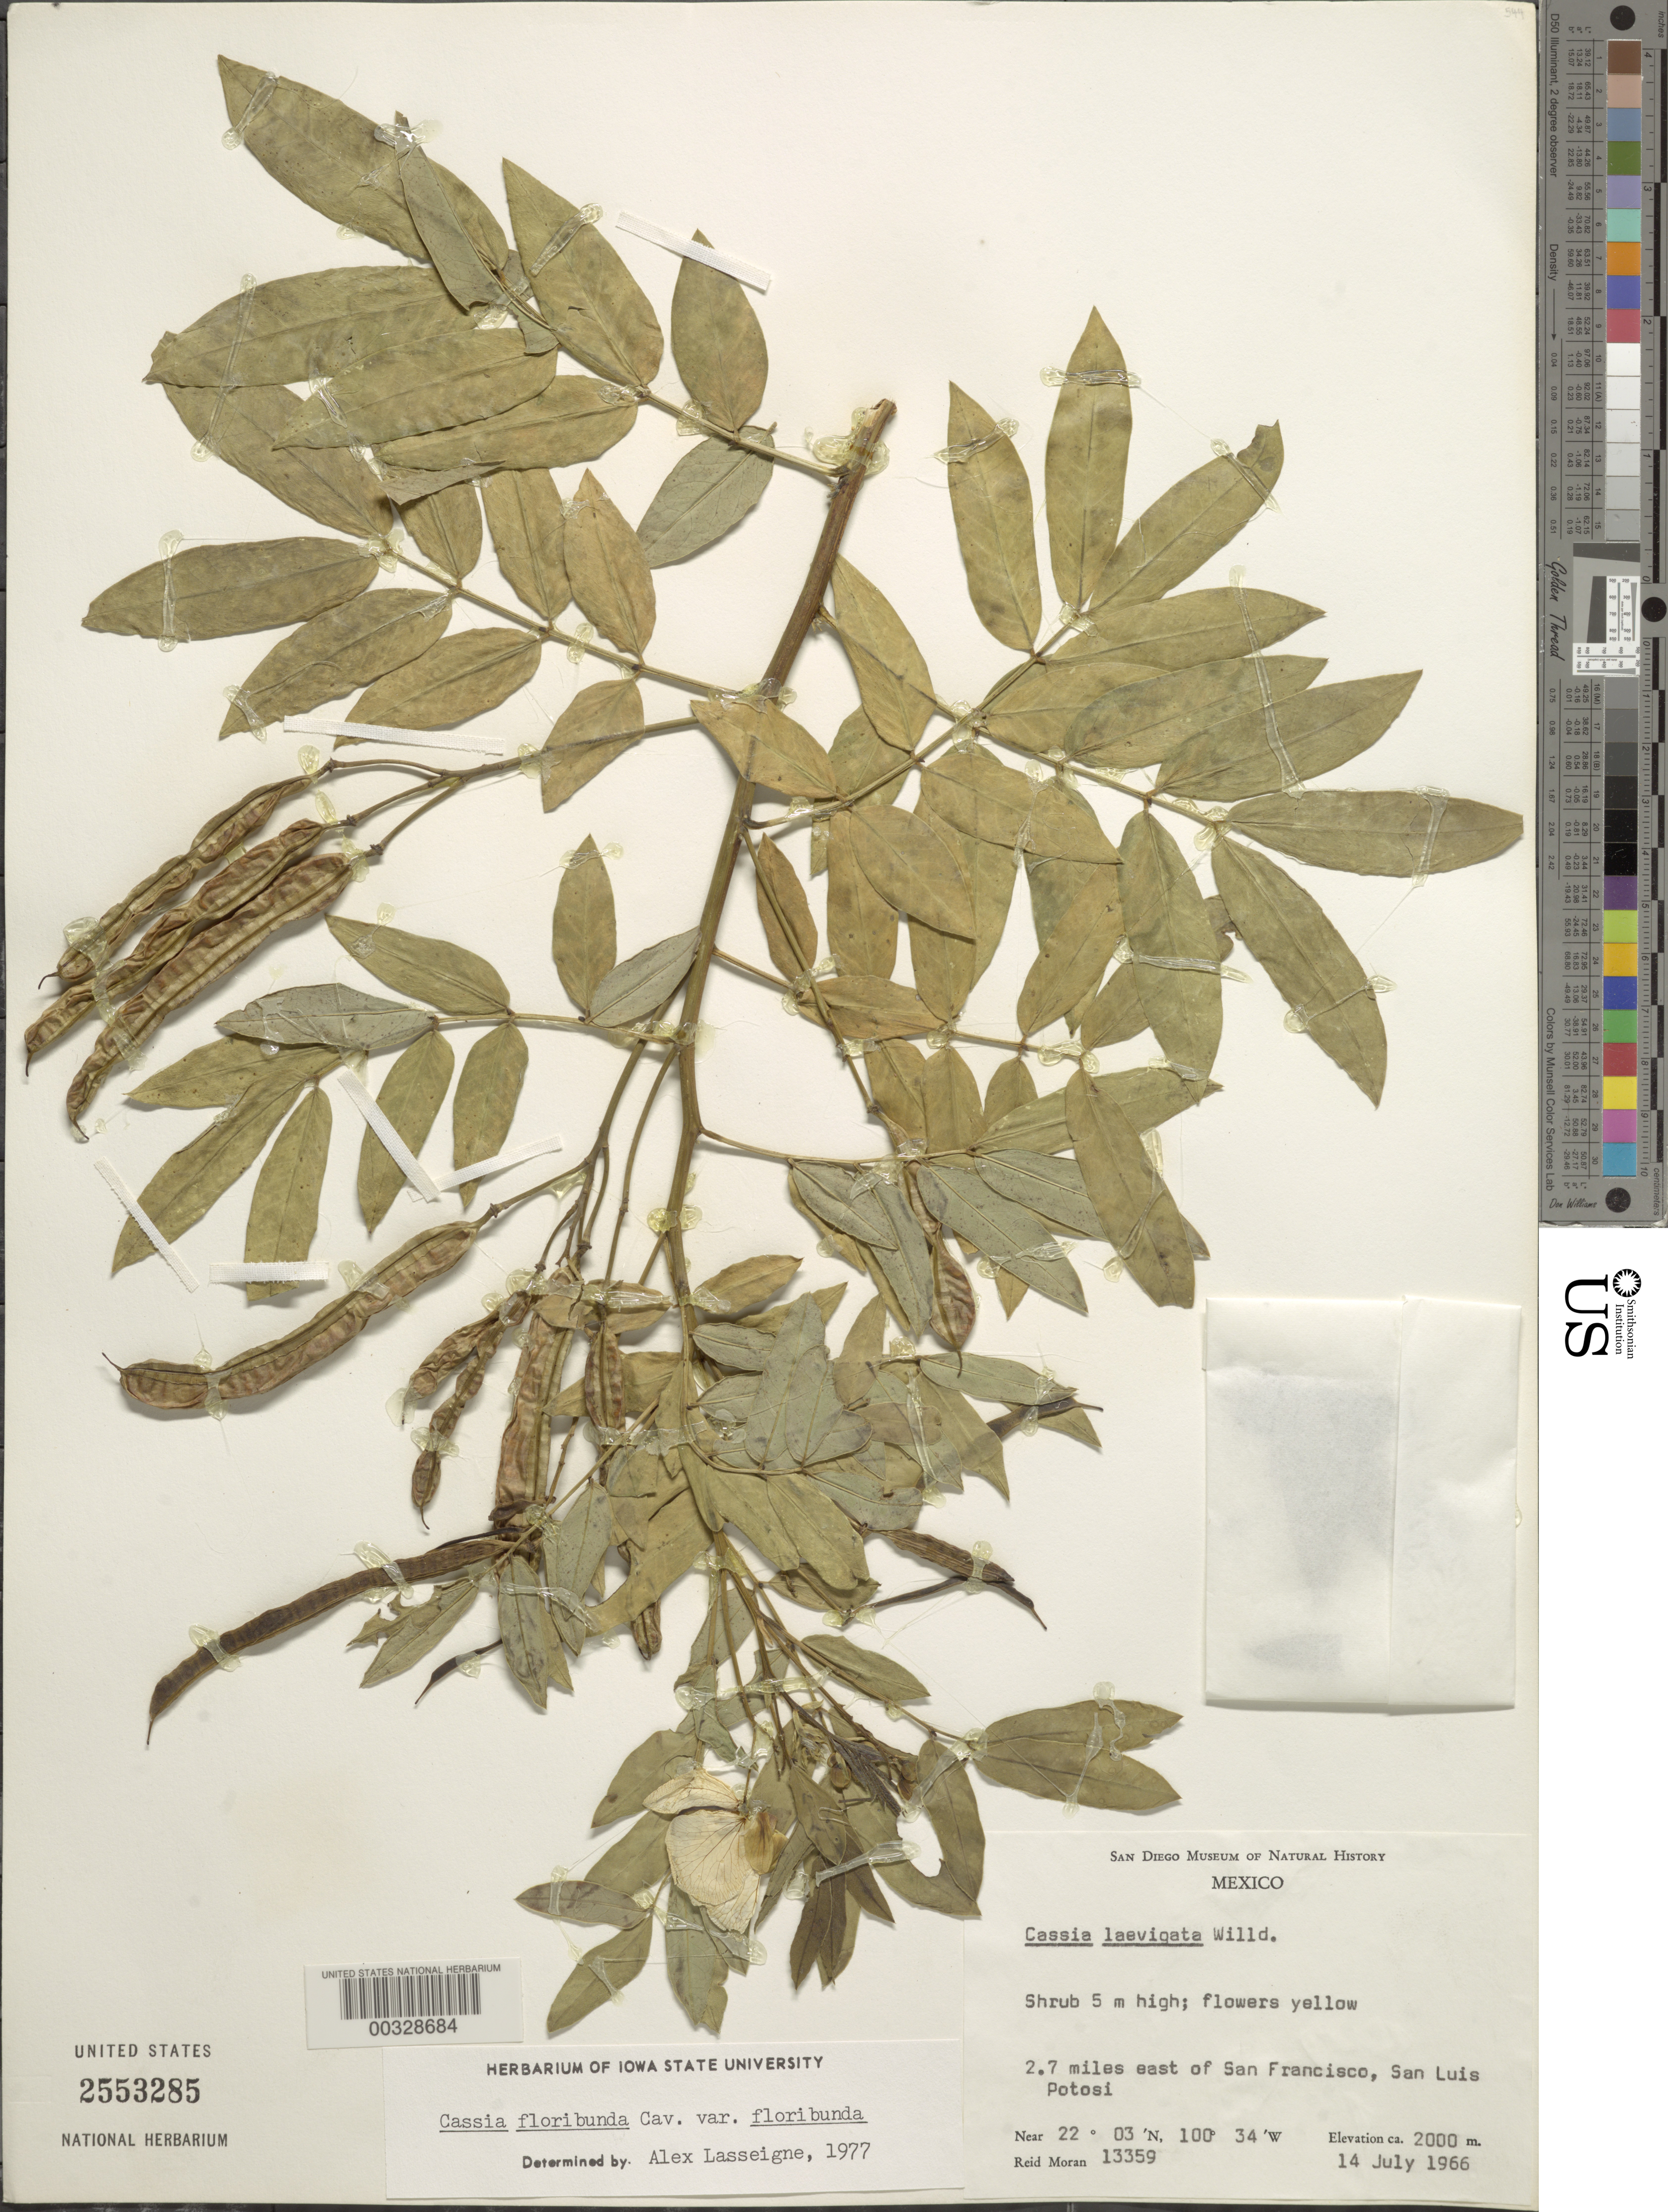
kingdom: Plantae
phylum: Tracheophyta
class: Magnoliopsida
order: Fabales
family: Fabaceae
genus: Senna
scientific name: Senna x floribunda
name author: (Cav.) H.S. Irwin & Barneby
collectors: R. V. Moran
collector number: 13359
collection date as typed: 14 Jul 1966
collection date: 1966-07-14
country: Mexico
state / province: San Luis Potosí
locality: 2.7 mi E of San Francisco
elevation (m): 2000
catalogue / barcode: US 2553285